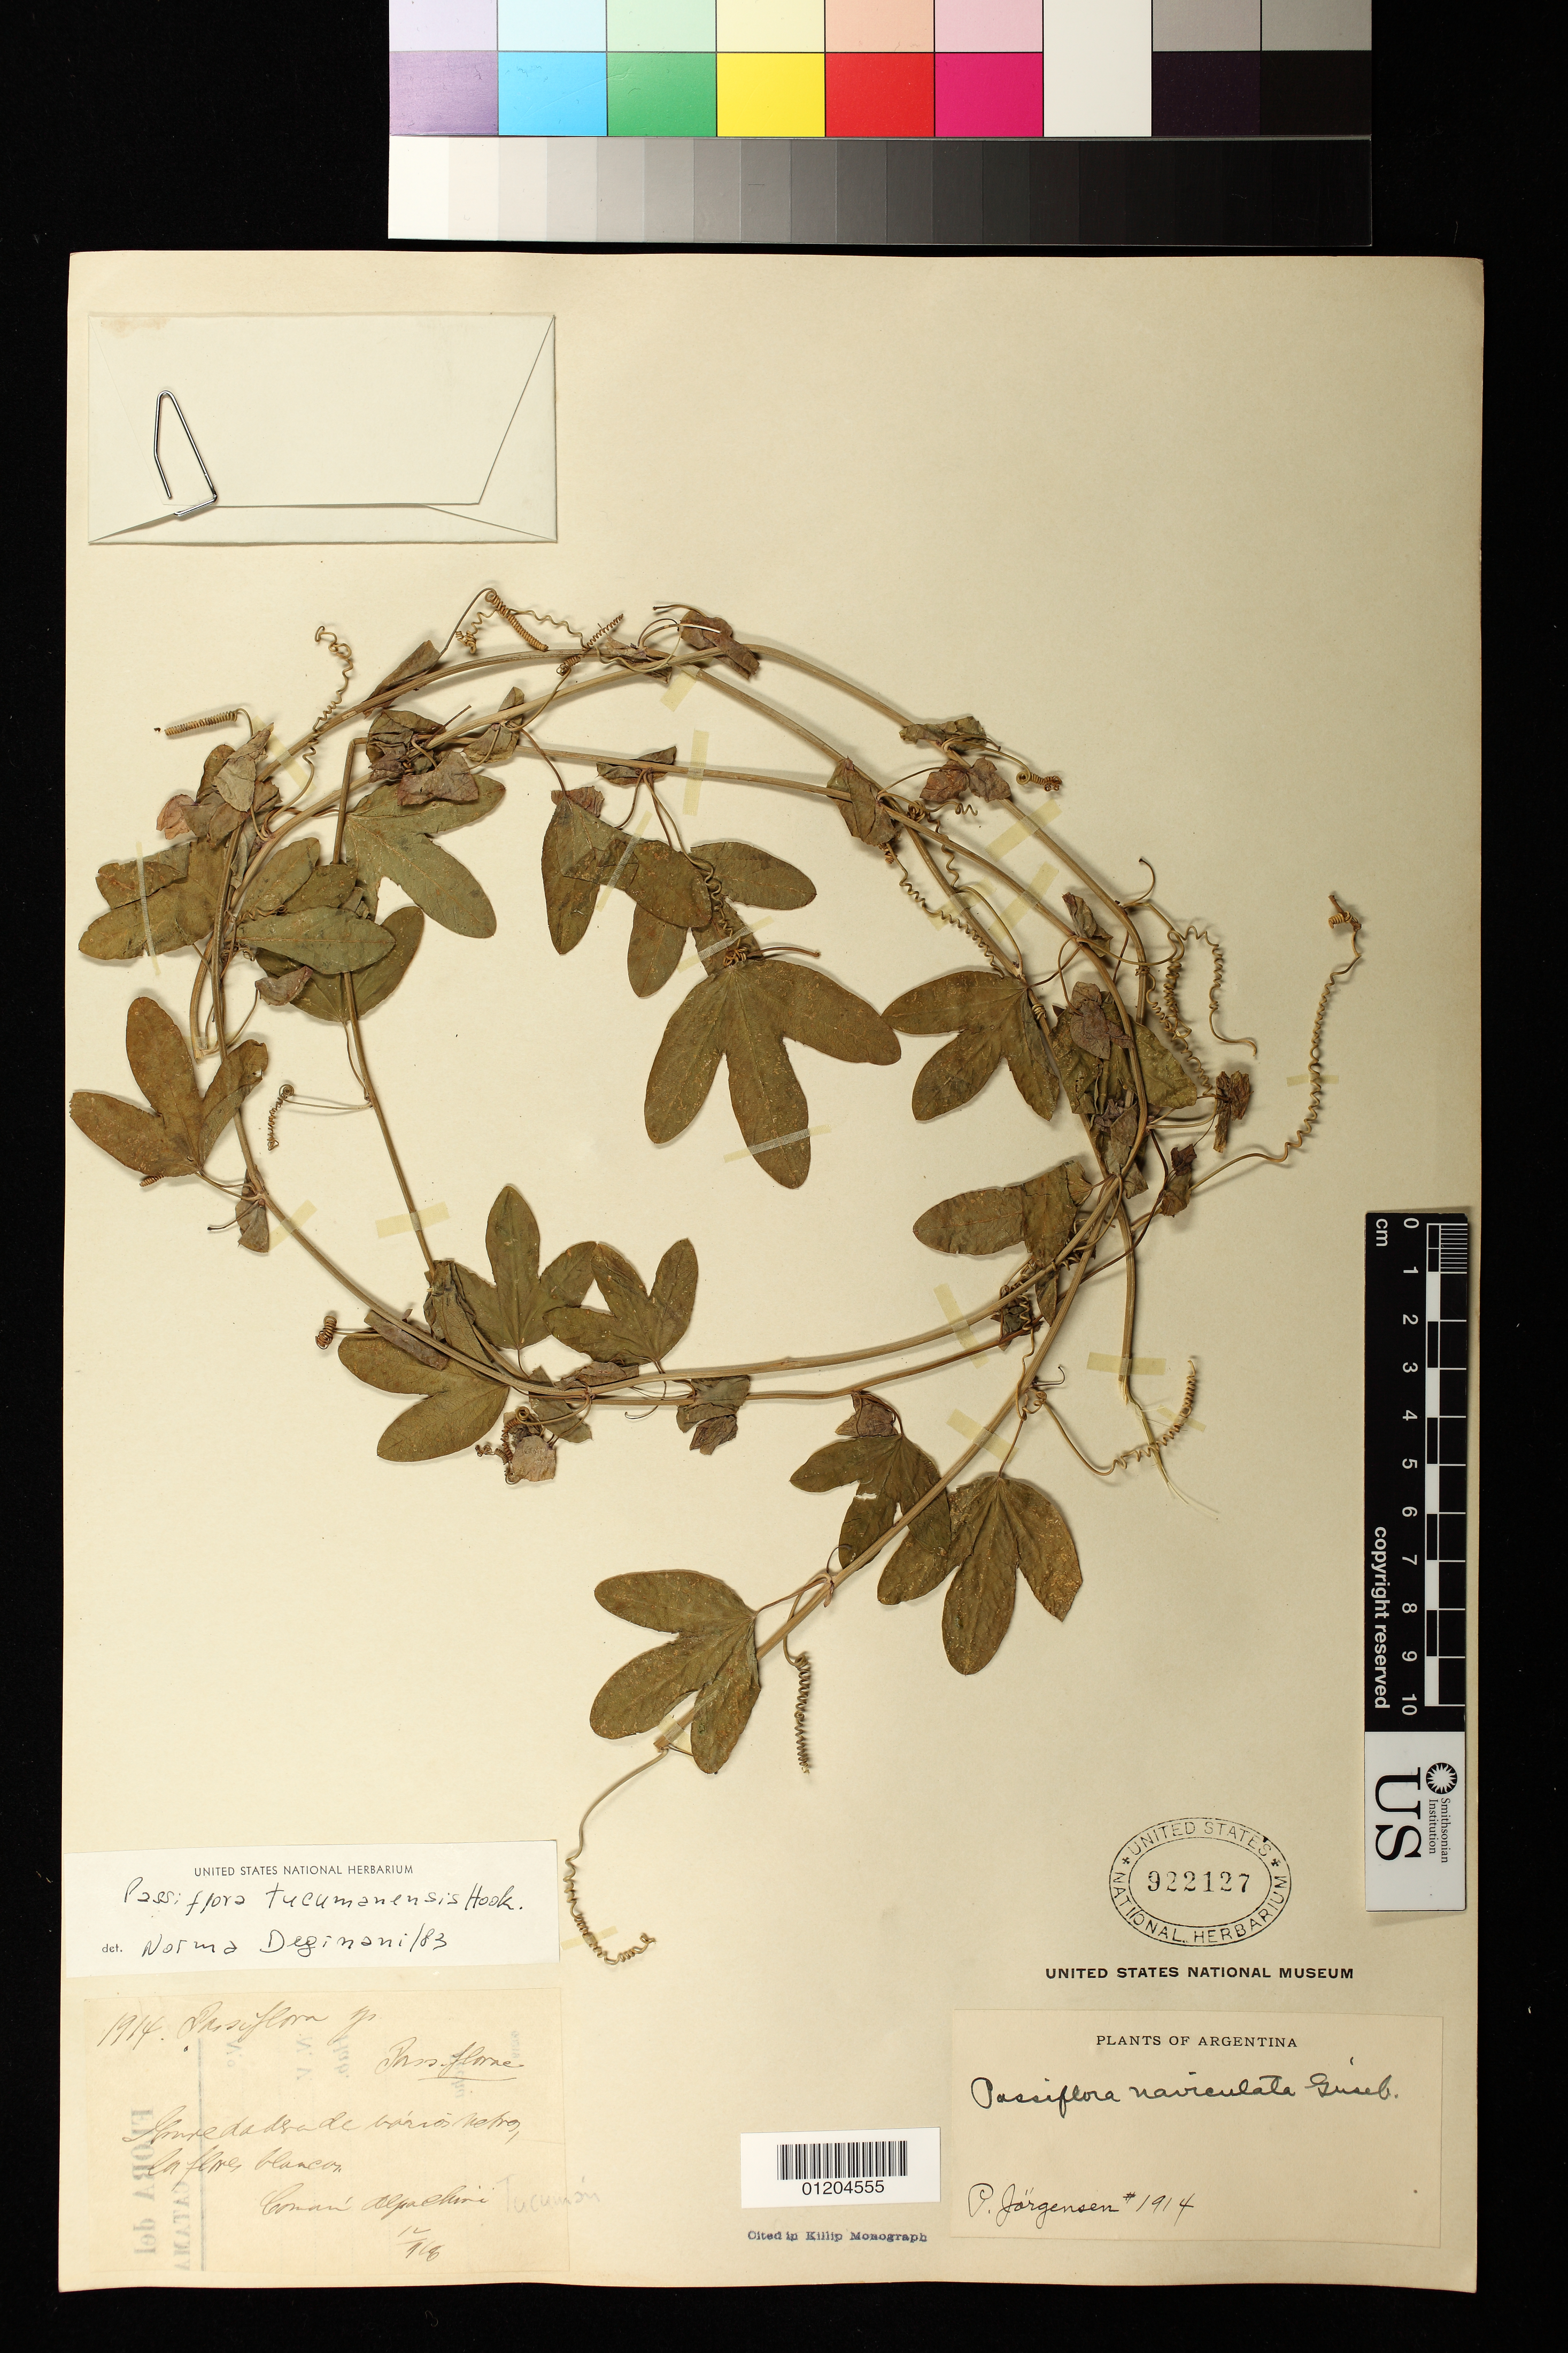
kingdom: Plantae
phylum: Tracheophyta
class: Magnoliopsida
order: Malpighiales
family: Passifloraceae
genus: Passiflora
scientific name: Passiflora tucumanensis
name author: Hook.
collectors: P. Jörgensen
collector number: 1914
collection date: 1918-04-01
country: Argentina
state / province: Tucuman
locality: Comun Alpachiri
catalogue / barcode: US 922127